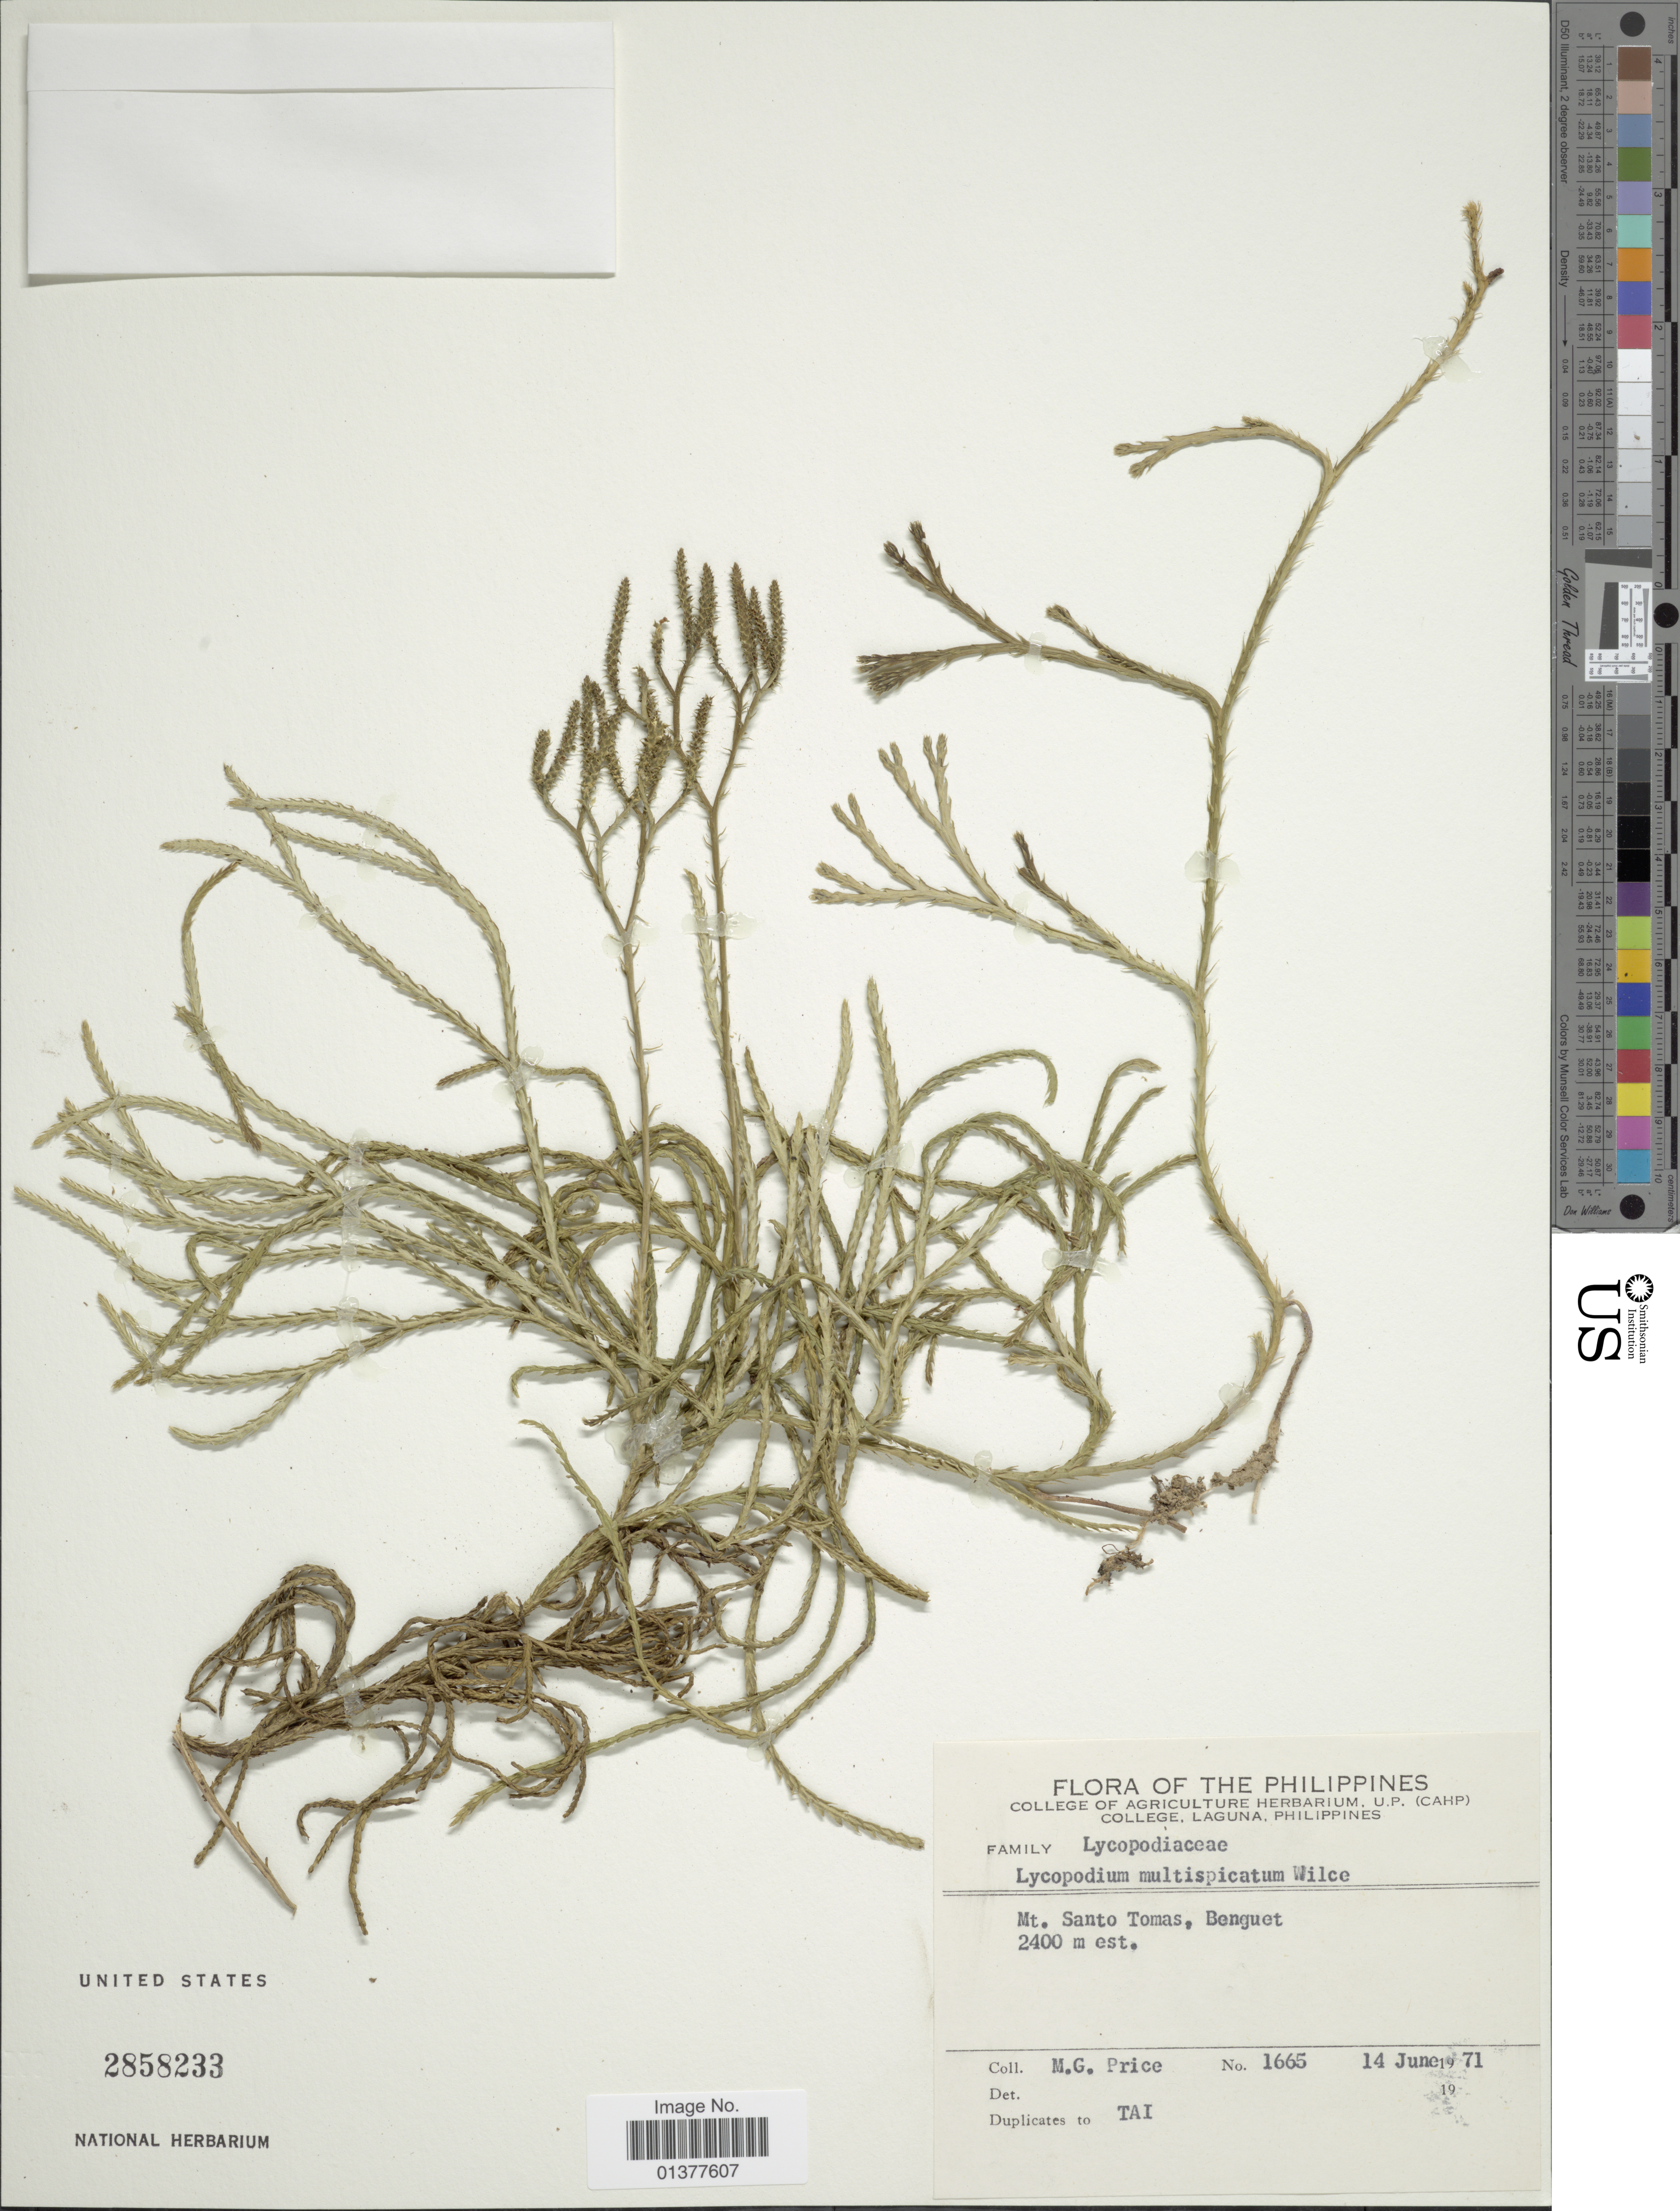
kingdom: Plantae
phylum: Tracheophyta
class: Lycopodiopsida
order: Lycopodiales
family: Lycopodiaceae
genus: Diphasiastrum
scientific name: Diphasiastrum multispicatum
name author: (J.H. Wilce) Holub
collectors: M. G. Price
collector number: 1665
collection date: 1971-06-14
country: Philippines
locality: Mt. Santo Tomas, Benguet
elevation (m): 2400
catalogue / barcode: US 2858233